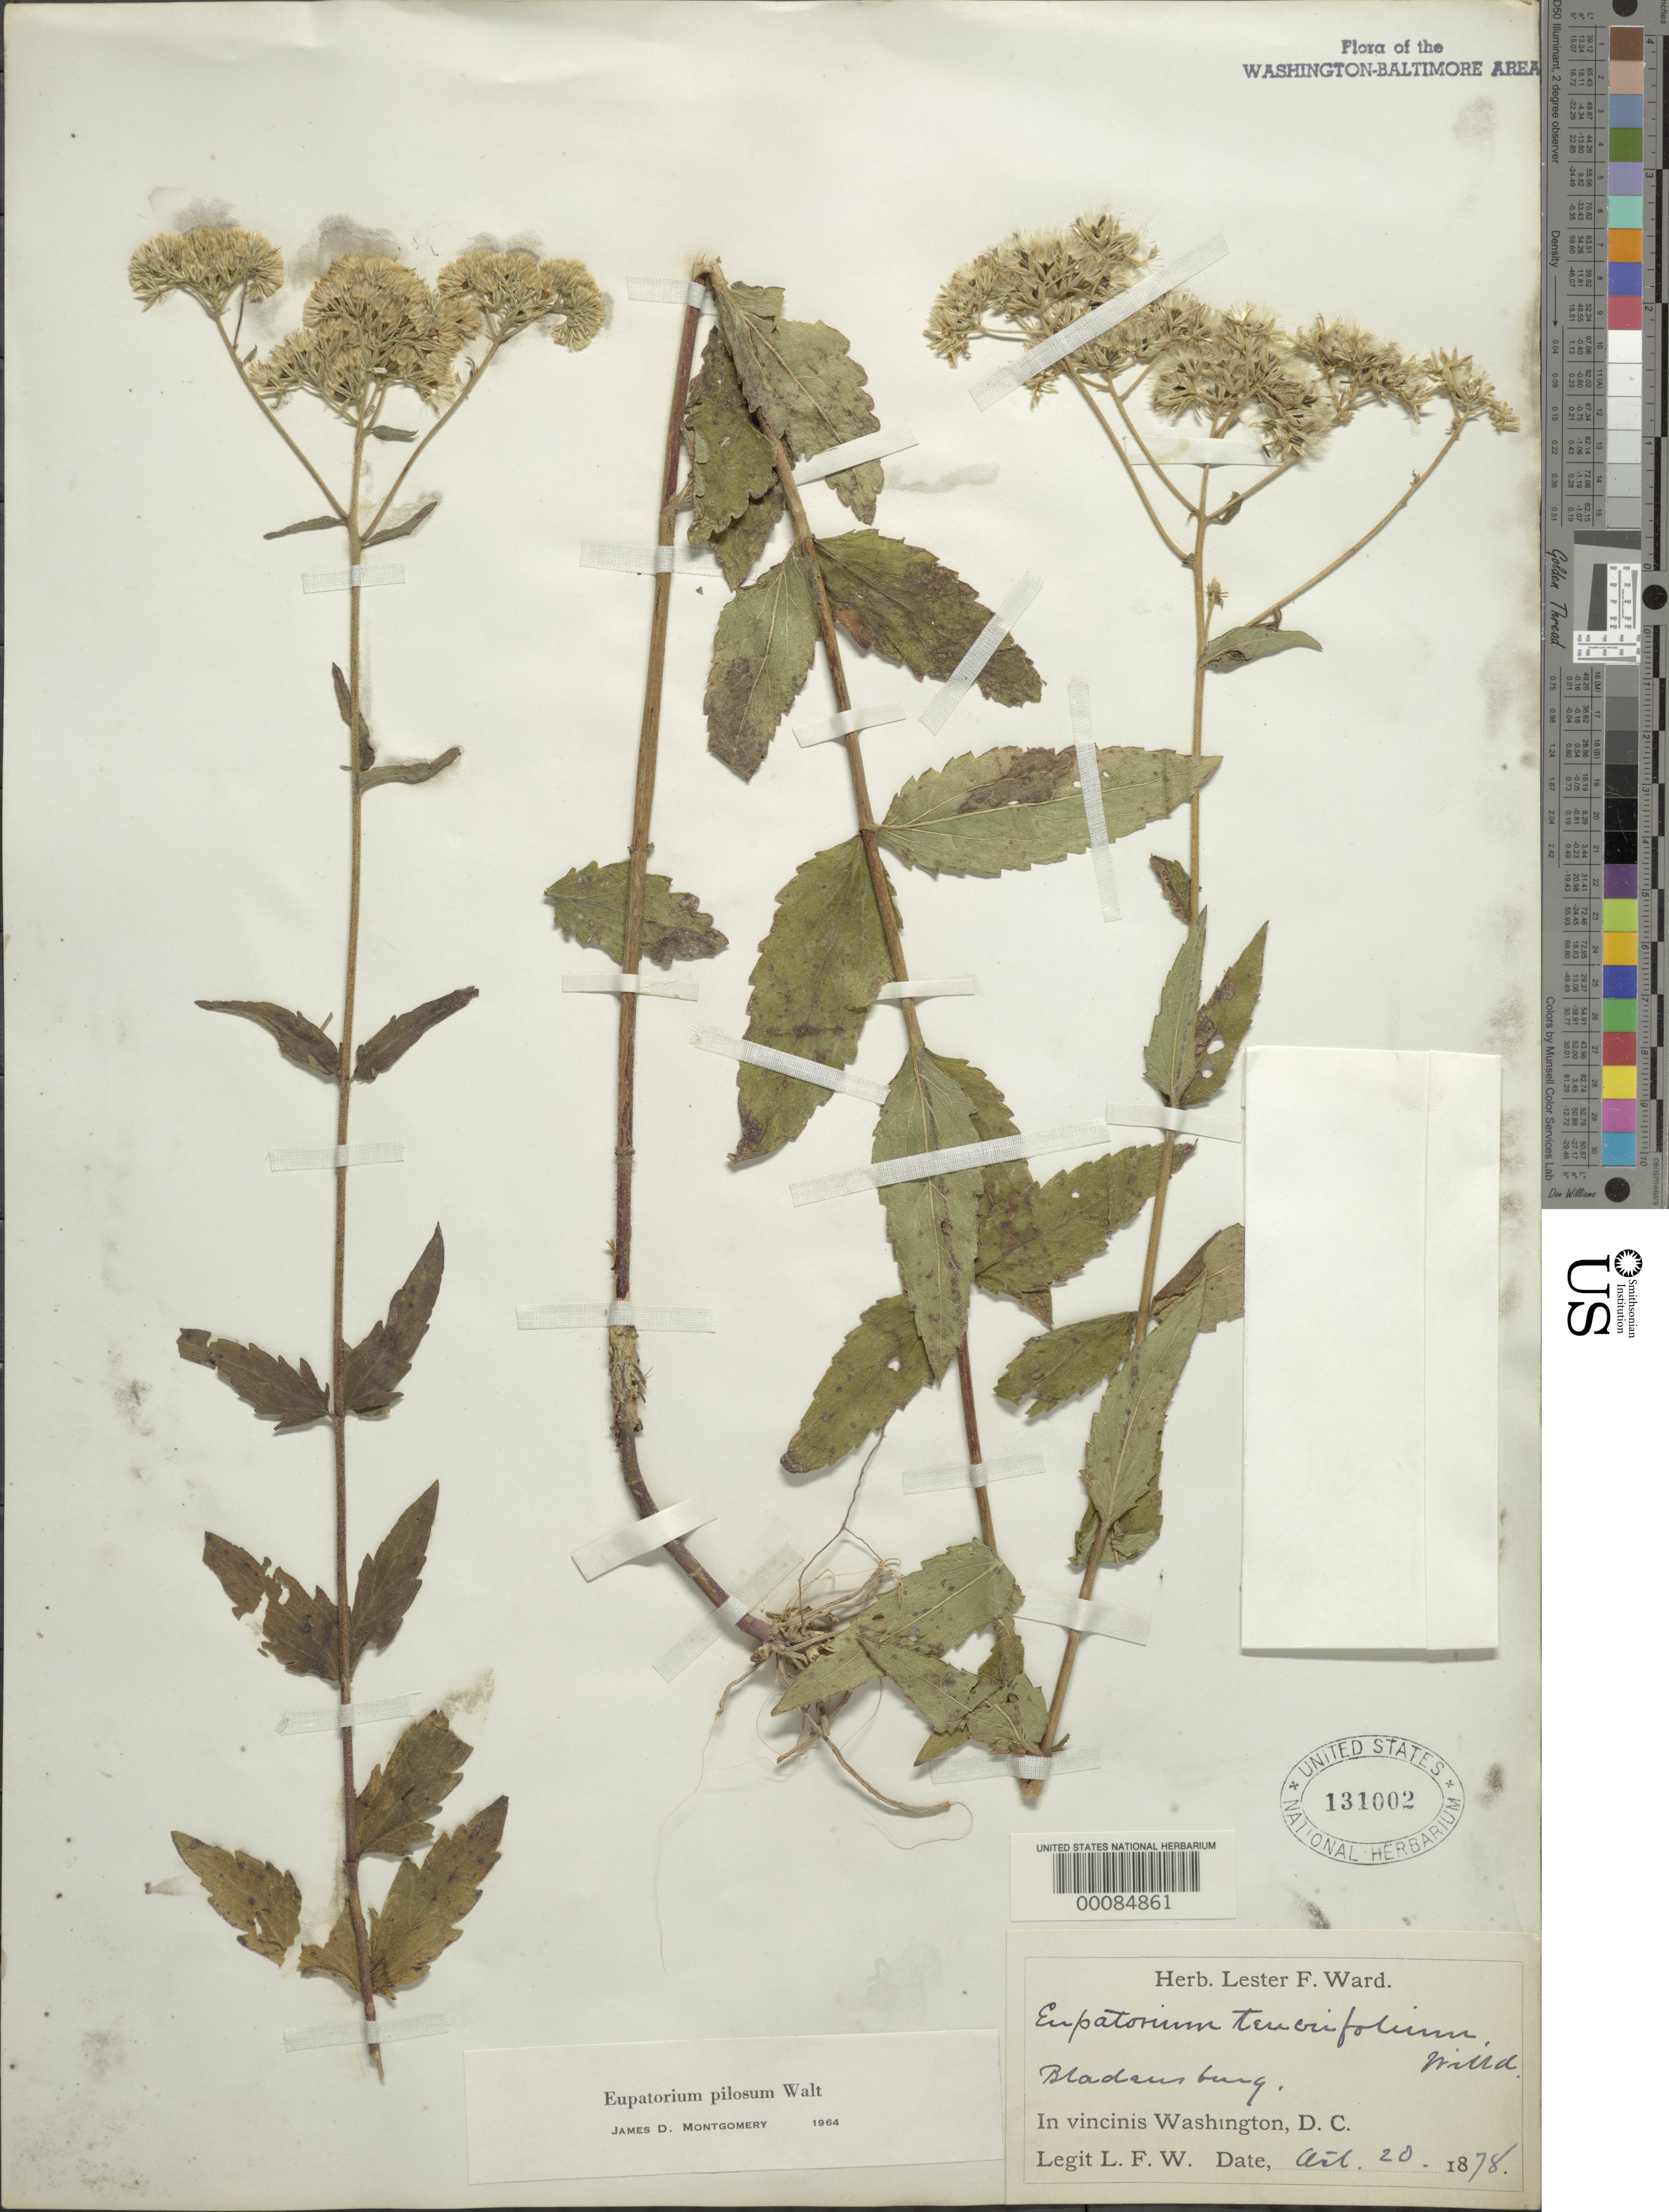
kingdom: Plantae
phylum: Tracheophyta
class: Magnoliopsida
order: Asterales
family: Asteraceae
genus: Eupatorium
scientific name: Eupatorium pilosum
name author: Walter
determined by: Montgomery, J. D.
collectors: L. F. Ward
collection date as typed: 20 Oct 1878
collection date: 1878-10-20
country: United States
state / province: Maryland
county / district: Prince George's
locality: Bladensburg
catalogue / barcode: US 131002